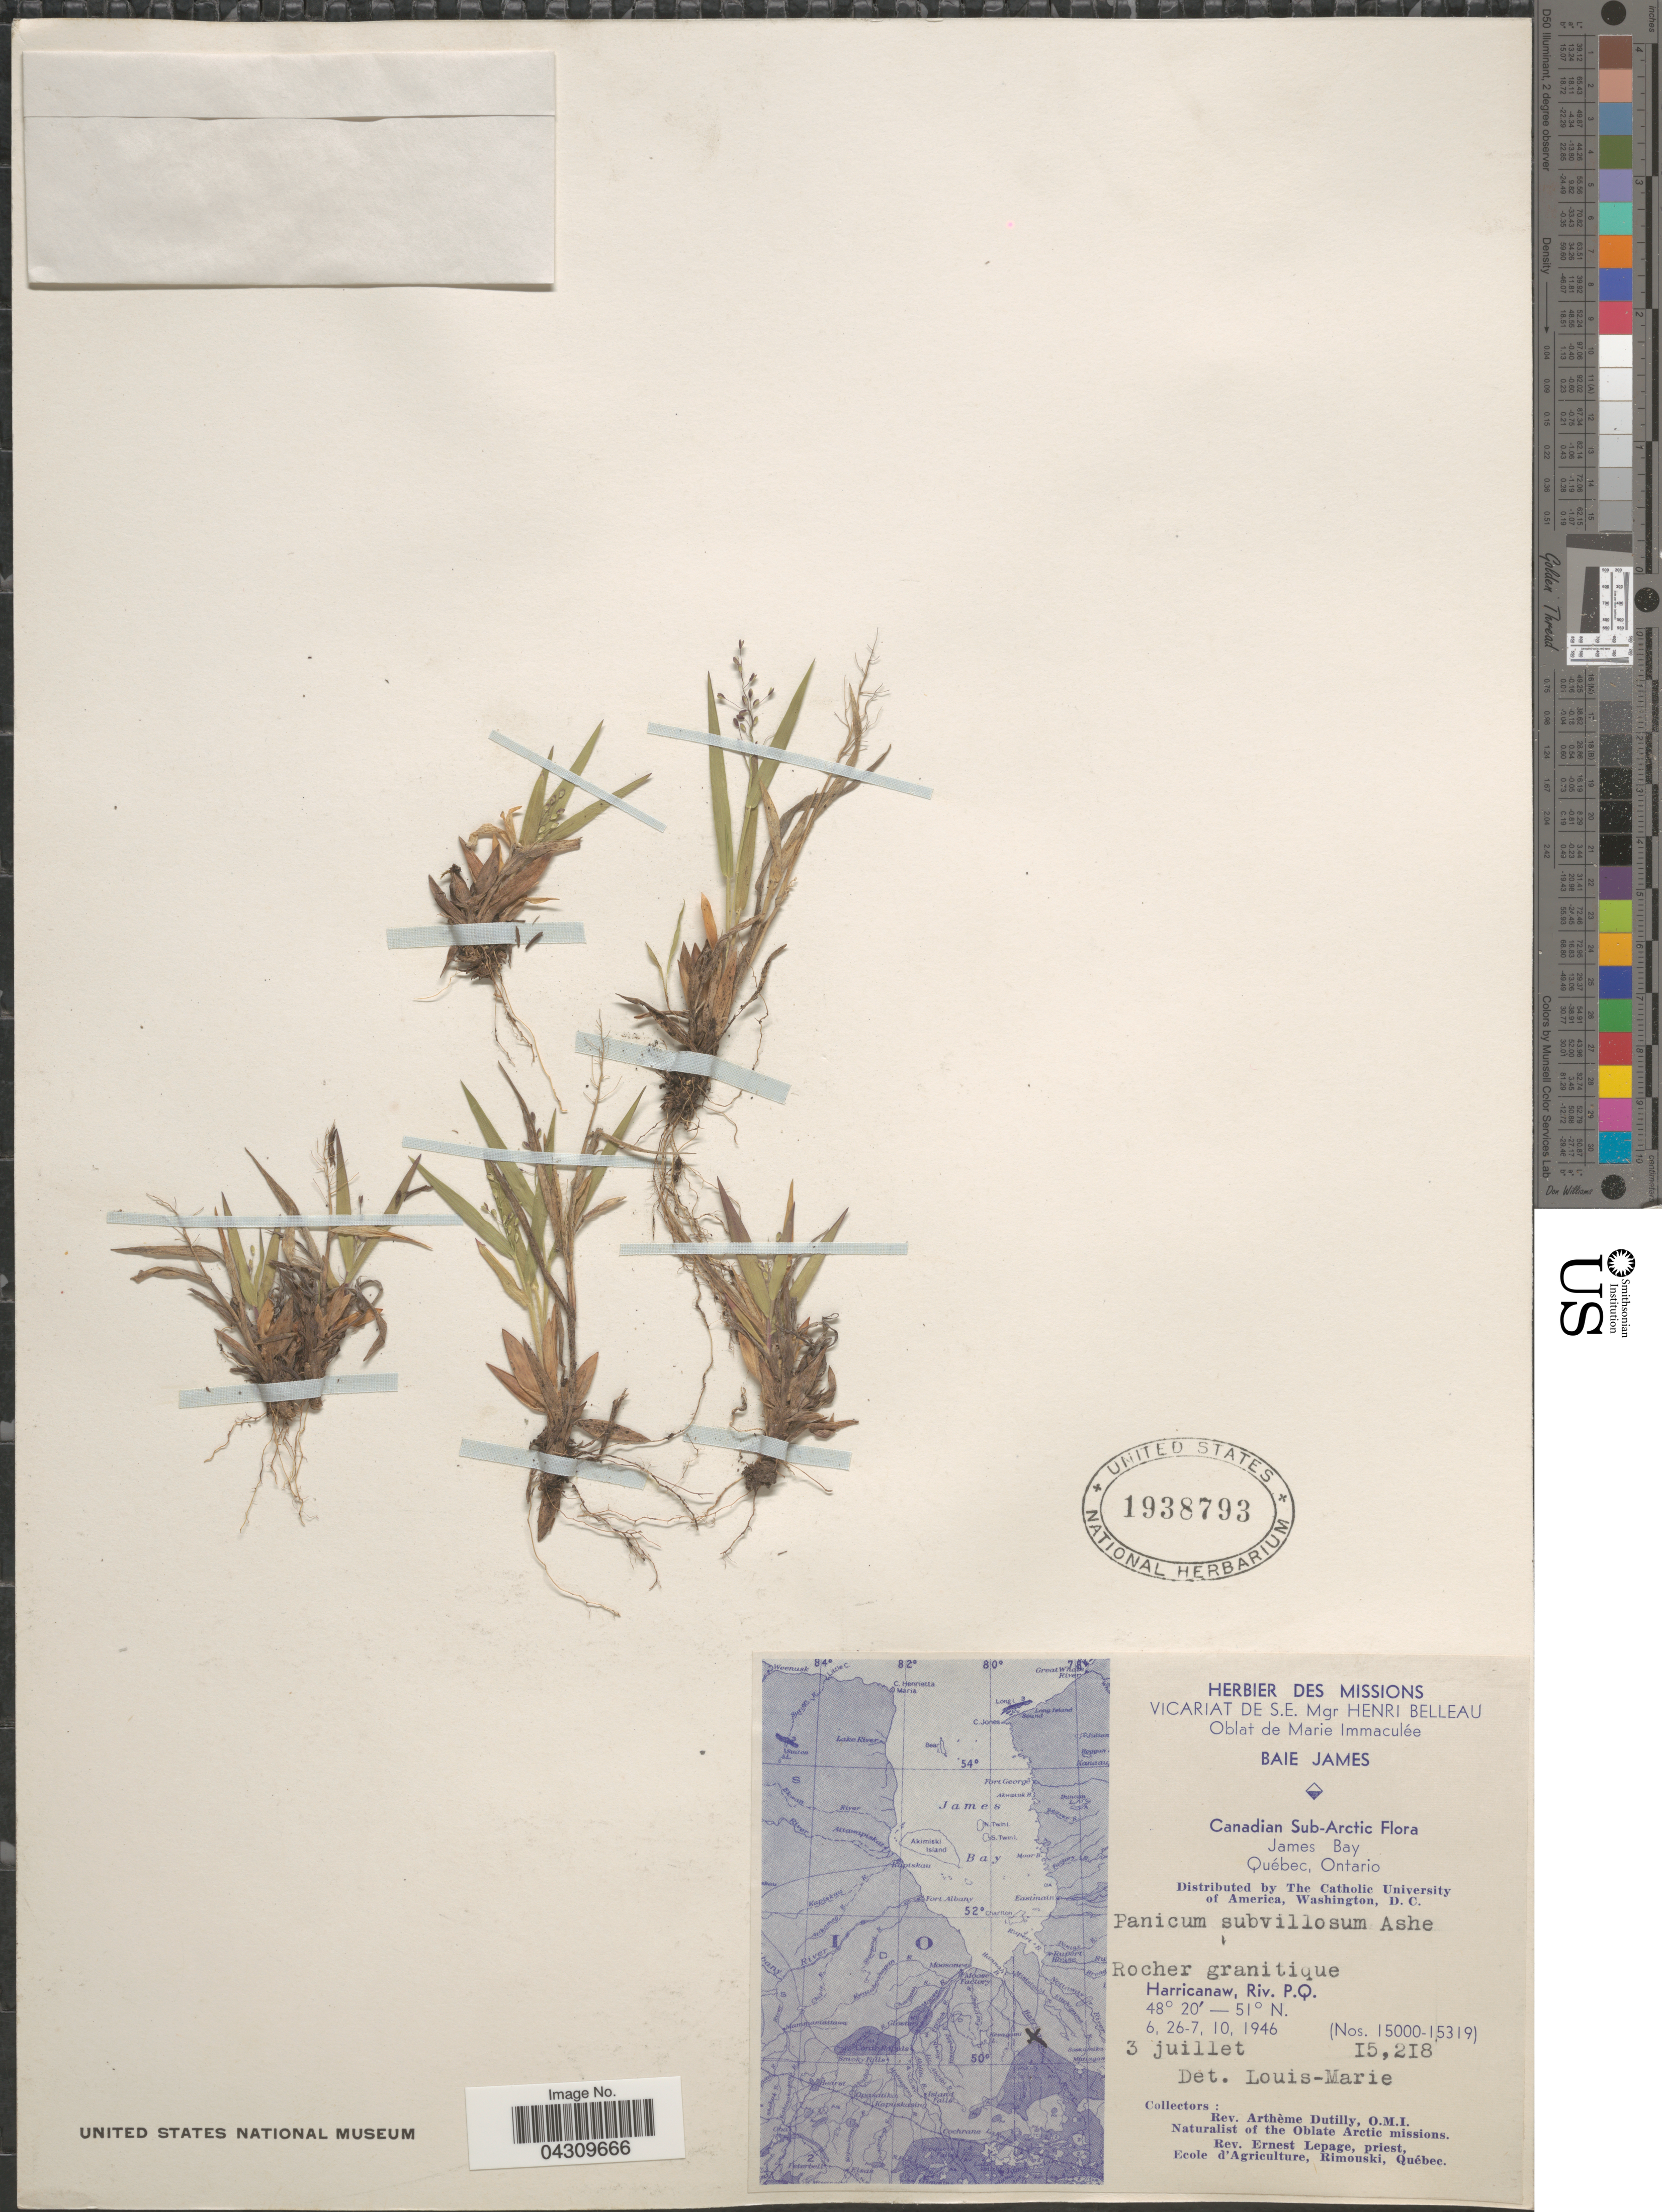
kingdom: Plantae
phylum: Tracheophyta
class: Liliopsida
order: Poales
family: Poaceae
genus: Dichanthelium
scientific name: Dichanthelium acuminatum var. acuminatum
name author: (Sw.) Gould & C.A. Clark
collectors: A. Dutilly & E. Lepage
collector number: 15218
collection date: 1946-07-03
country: Canada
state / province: Quebec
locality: Canadian Sub-Arctic Flora. James Bay. Harricanaw, Riv. P.Q.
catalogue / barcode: US 1938793